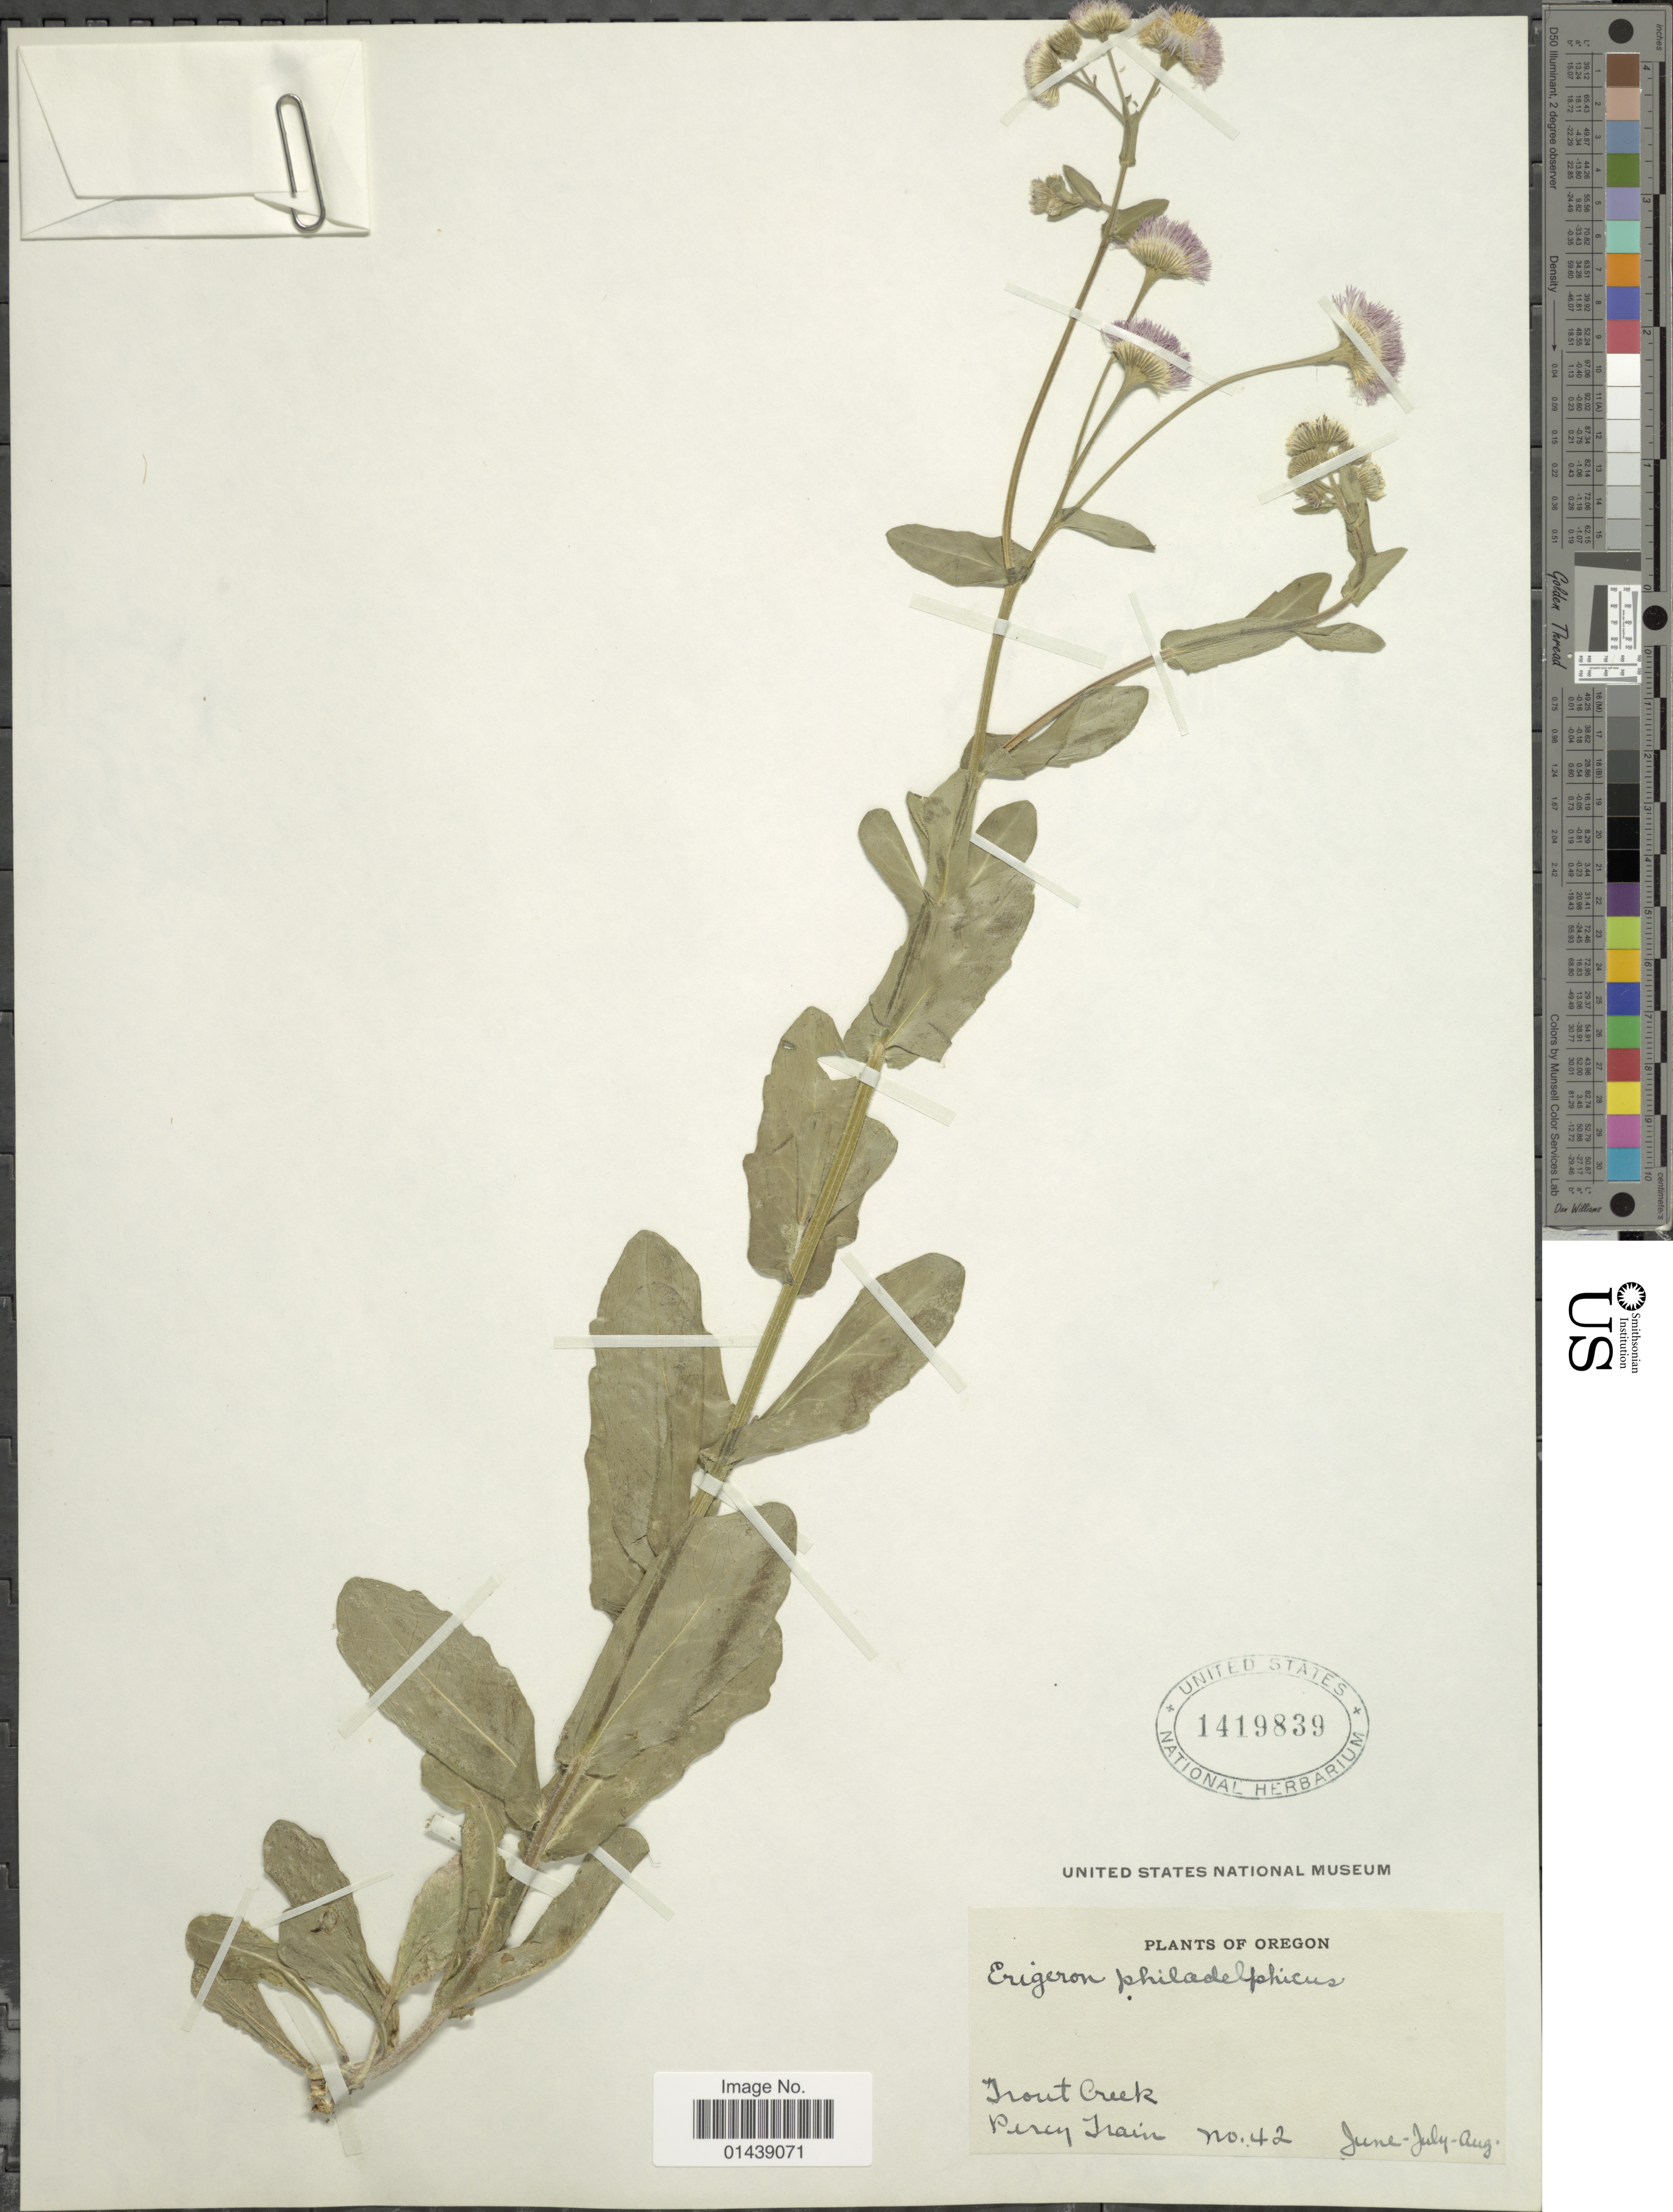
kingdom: Plantae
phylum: Tracheophyta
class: Magnoliopsida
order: Asterales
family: Asteraceae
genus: Erigeron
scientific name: Erigeron philadelphicus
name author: L.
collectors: P. Train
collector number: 42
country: United States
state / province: Oregon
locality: Trout Creek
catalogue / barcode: US 1419839